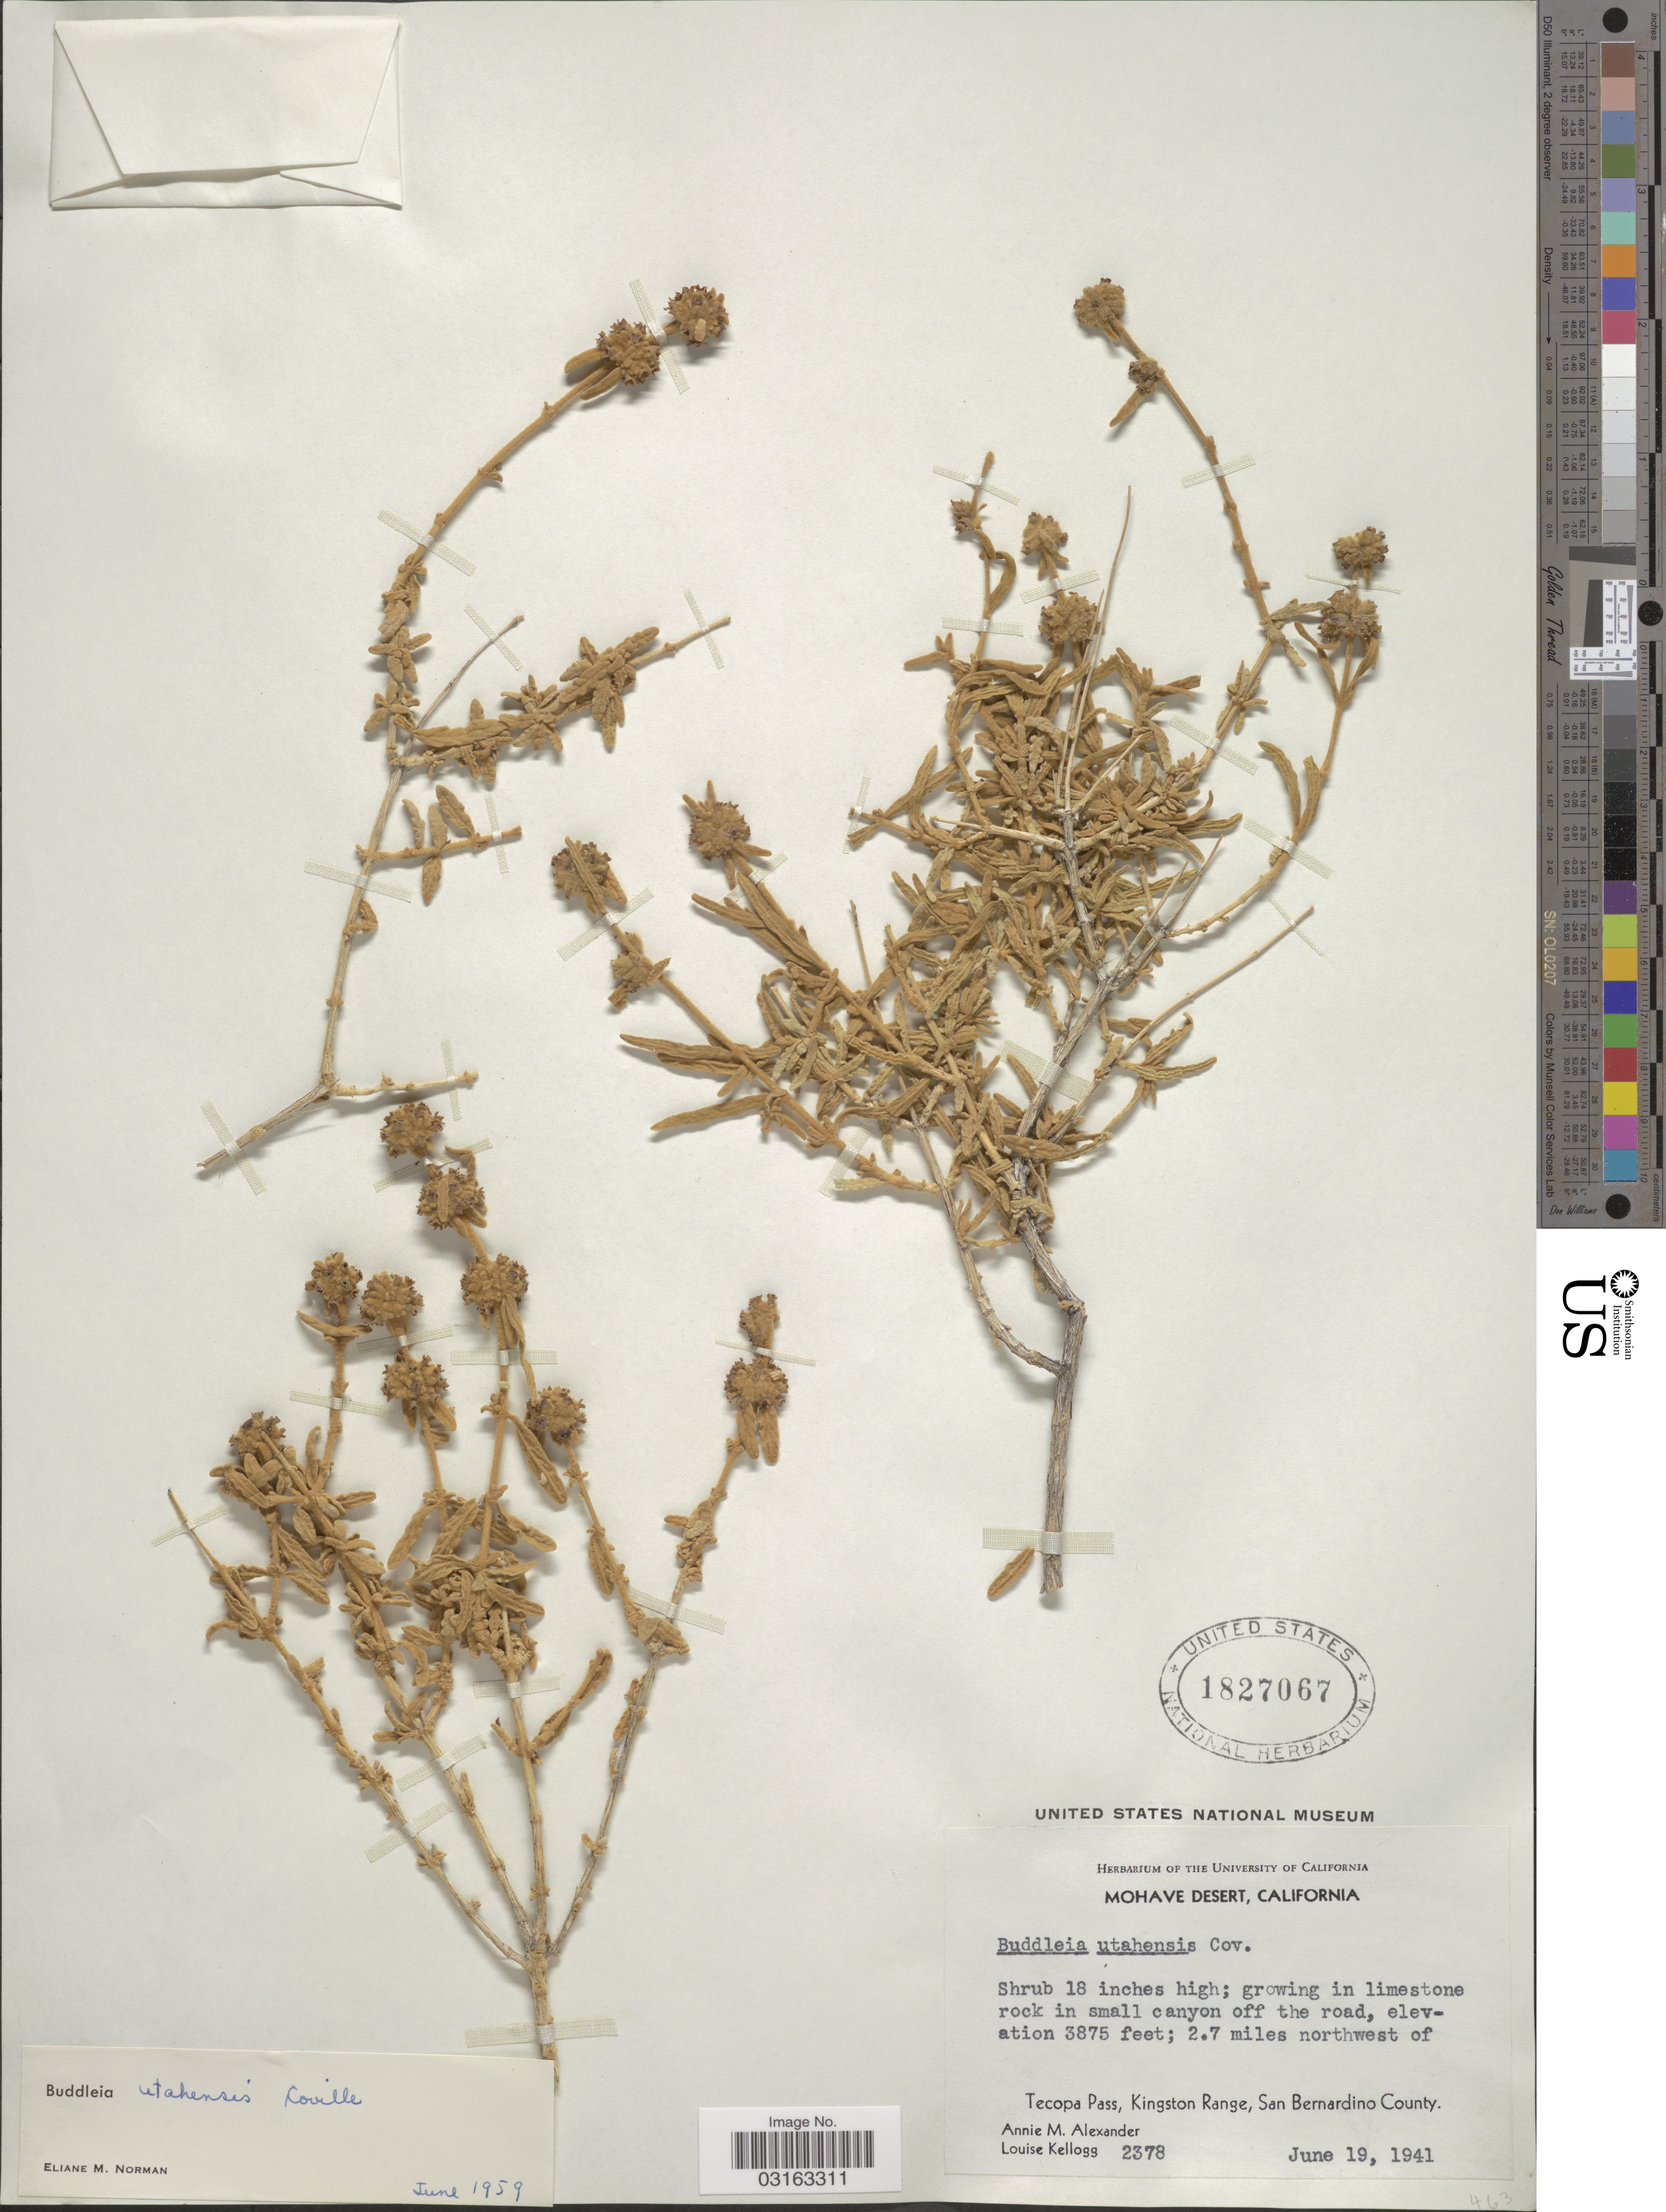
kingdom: Plantae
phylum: Tracheophyta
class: Magnoliopsida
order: Lamiales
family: Scrophulariaceae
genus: Buddleja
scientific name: Buddleja utahensis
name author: Coville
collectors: A. M. Alexander & L. Kellogg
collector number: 2378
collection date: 1941-06-19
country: United States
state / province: California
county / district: San Bernardino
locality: Mohave Desert. 2.7 miles northwest of Tecopa Pass, Kingston Range, San Bernardino County.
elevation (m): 1181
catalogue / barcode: US 1827067